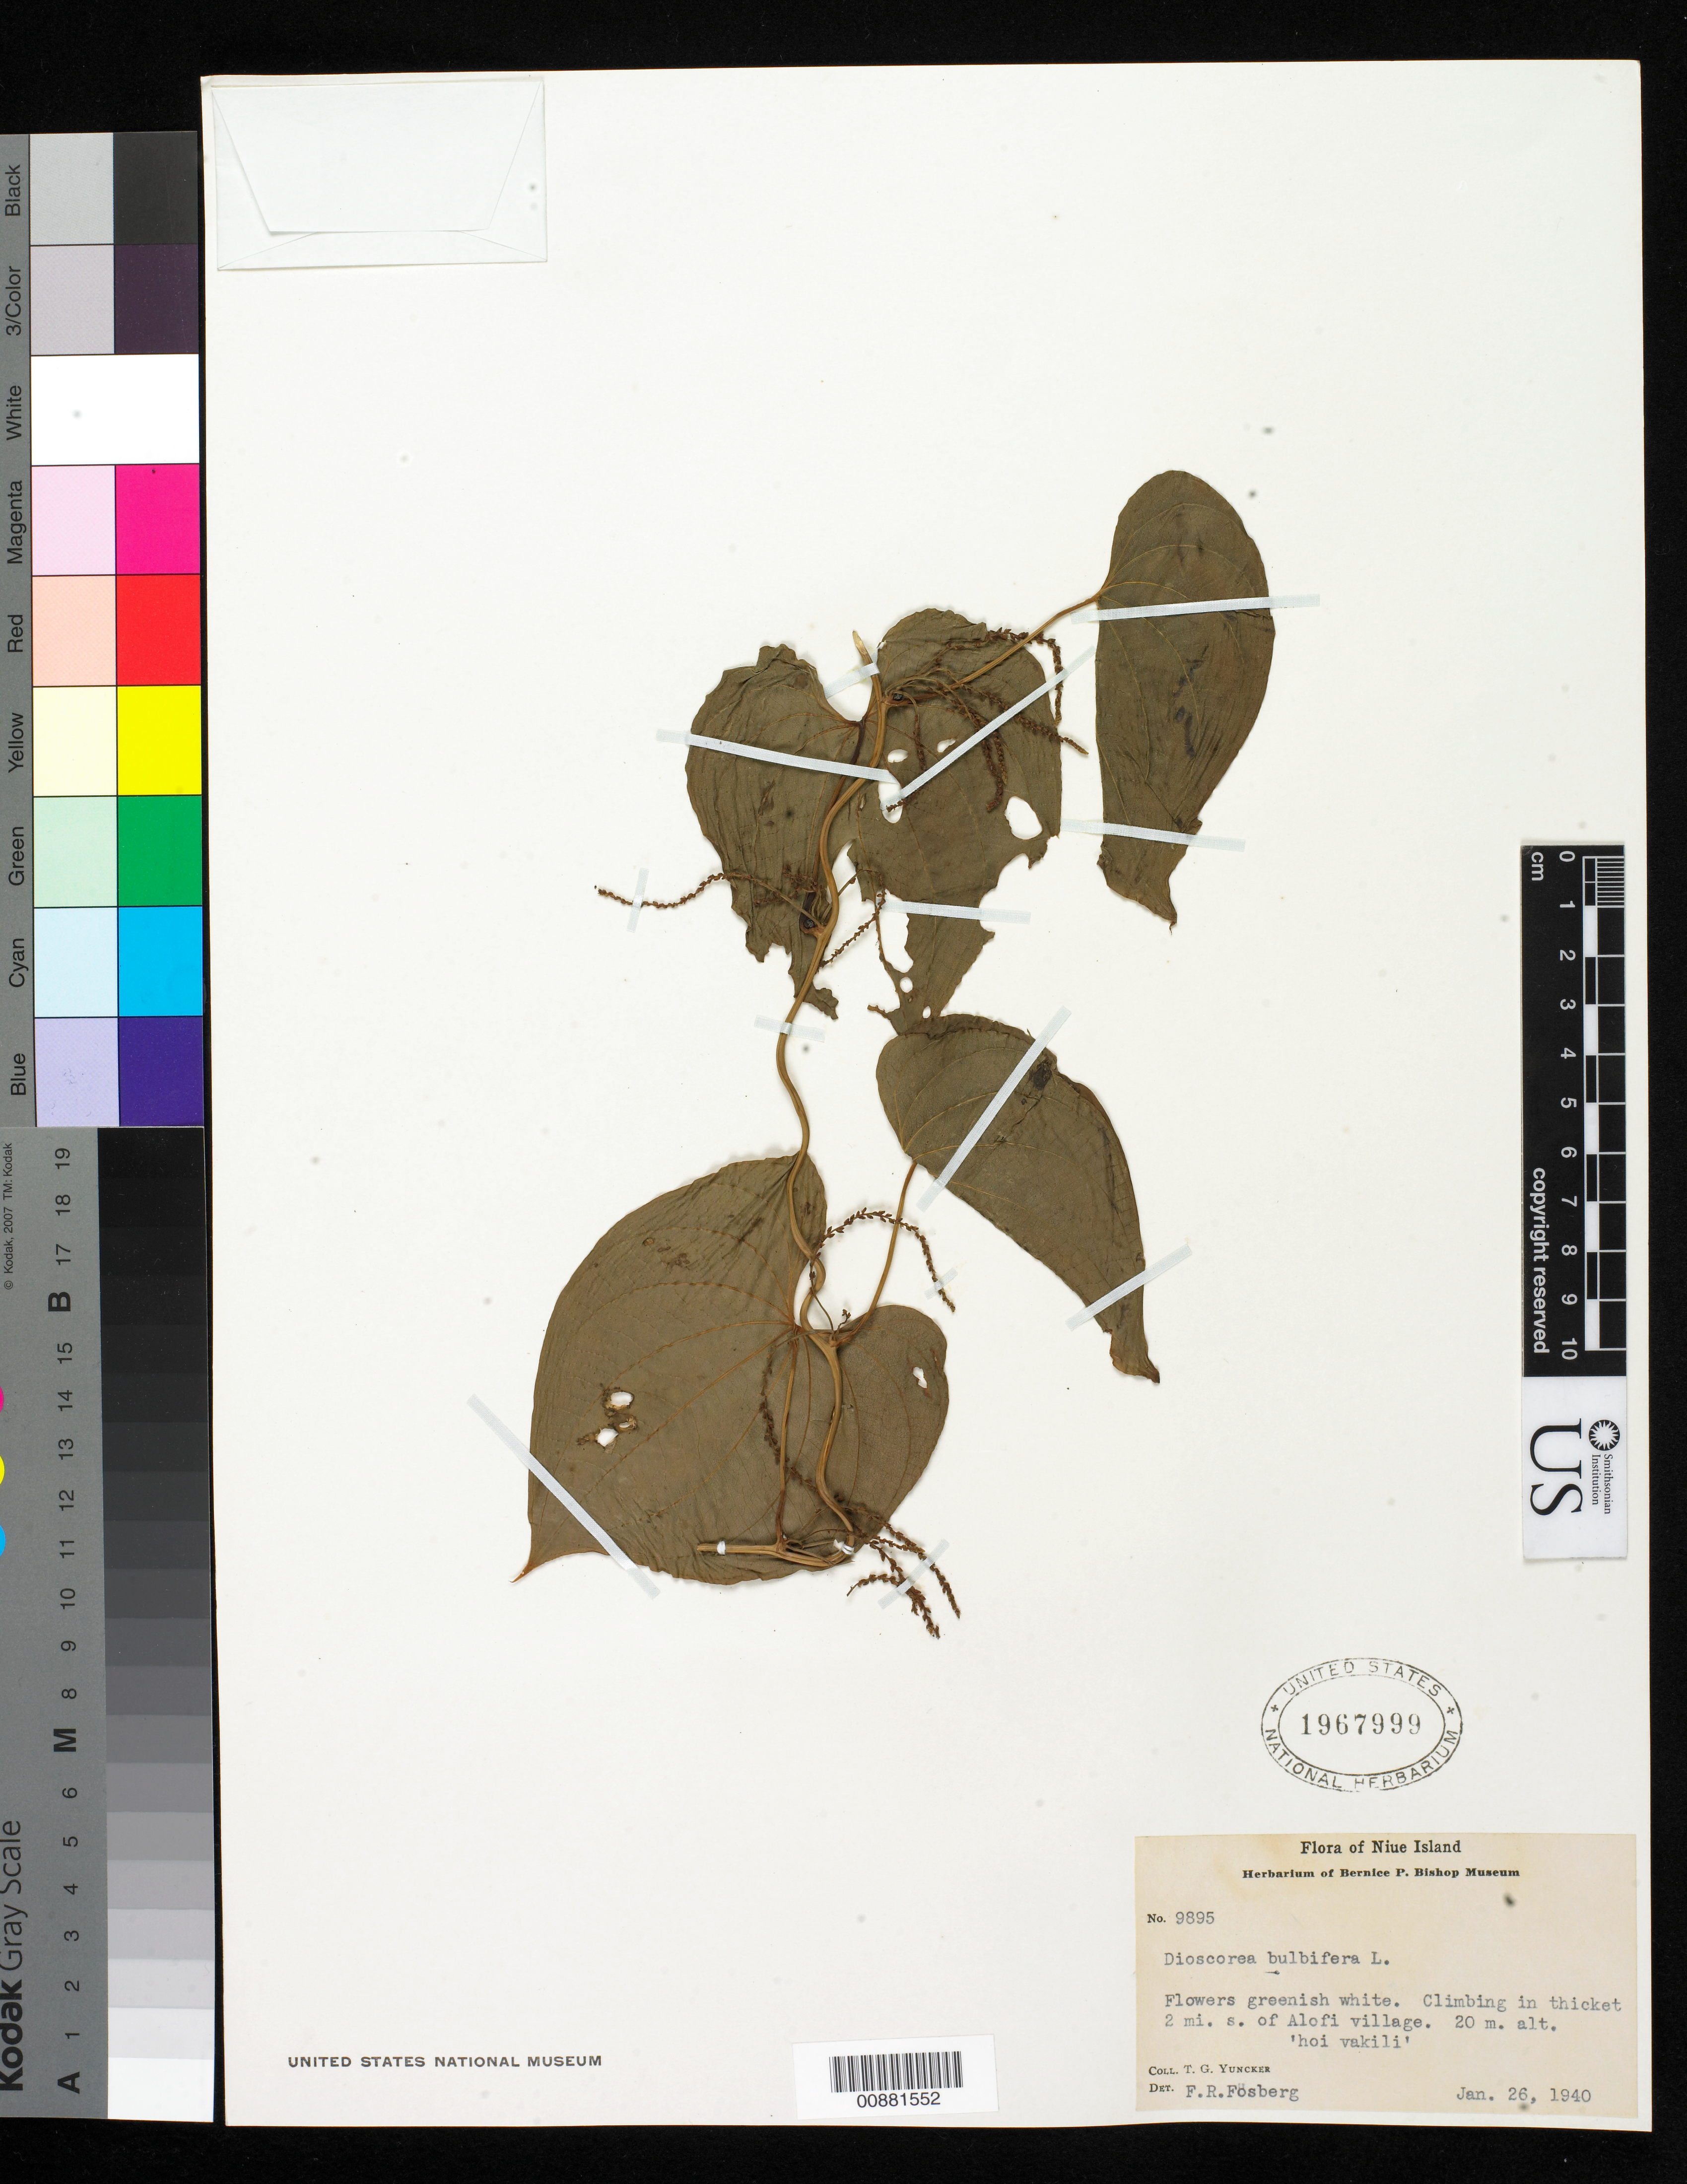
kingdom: Plantae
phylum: Tracheophyta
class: Liliopsida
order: Dioscoreales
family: Dioscoreaceae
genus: Dioscorea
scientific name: Dioscorea bulbifera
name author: L.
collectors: T. G. Yuncker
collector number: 9895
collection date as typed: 26 Jan 1940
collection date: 1940-01-26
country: Niue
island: Niue I.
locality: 2 mi. S of Alofi village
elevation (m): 20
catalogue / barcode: US 1967999